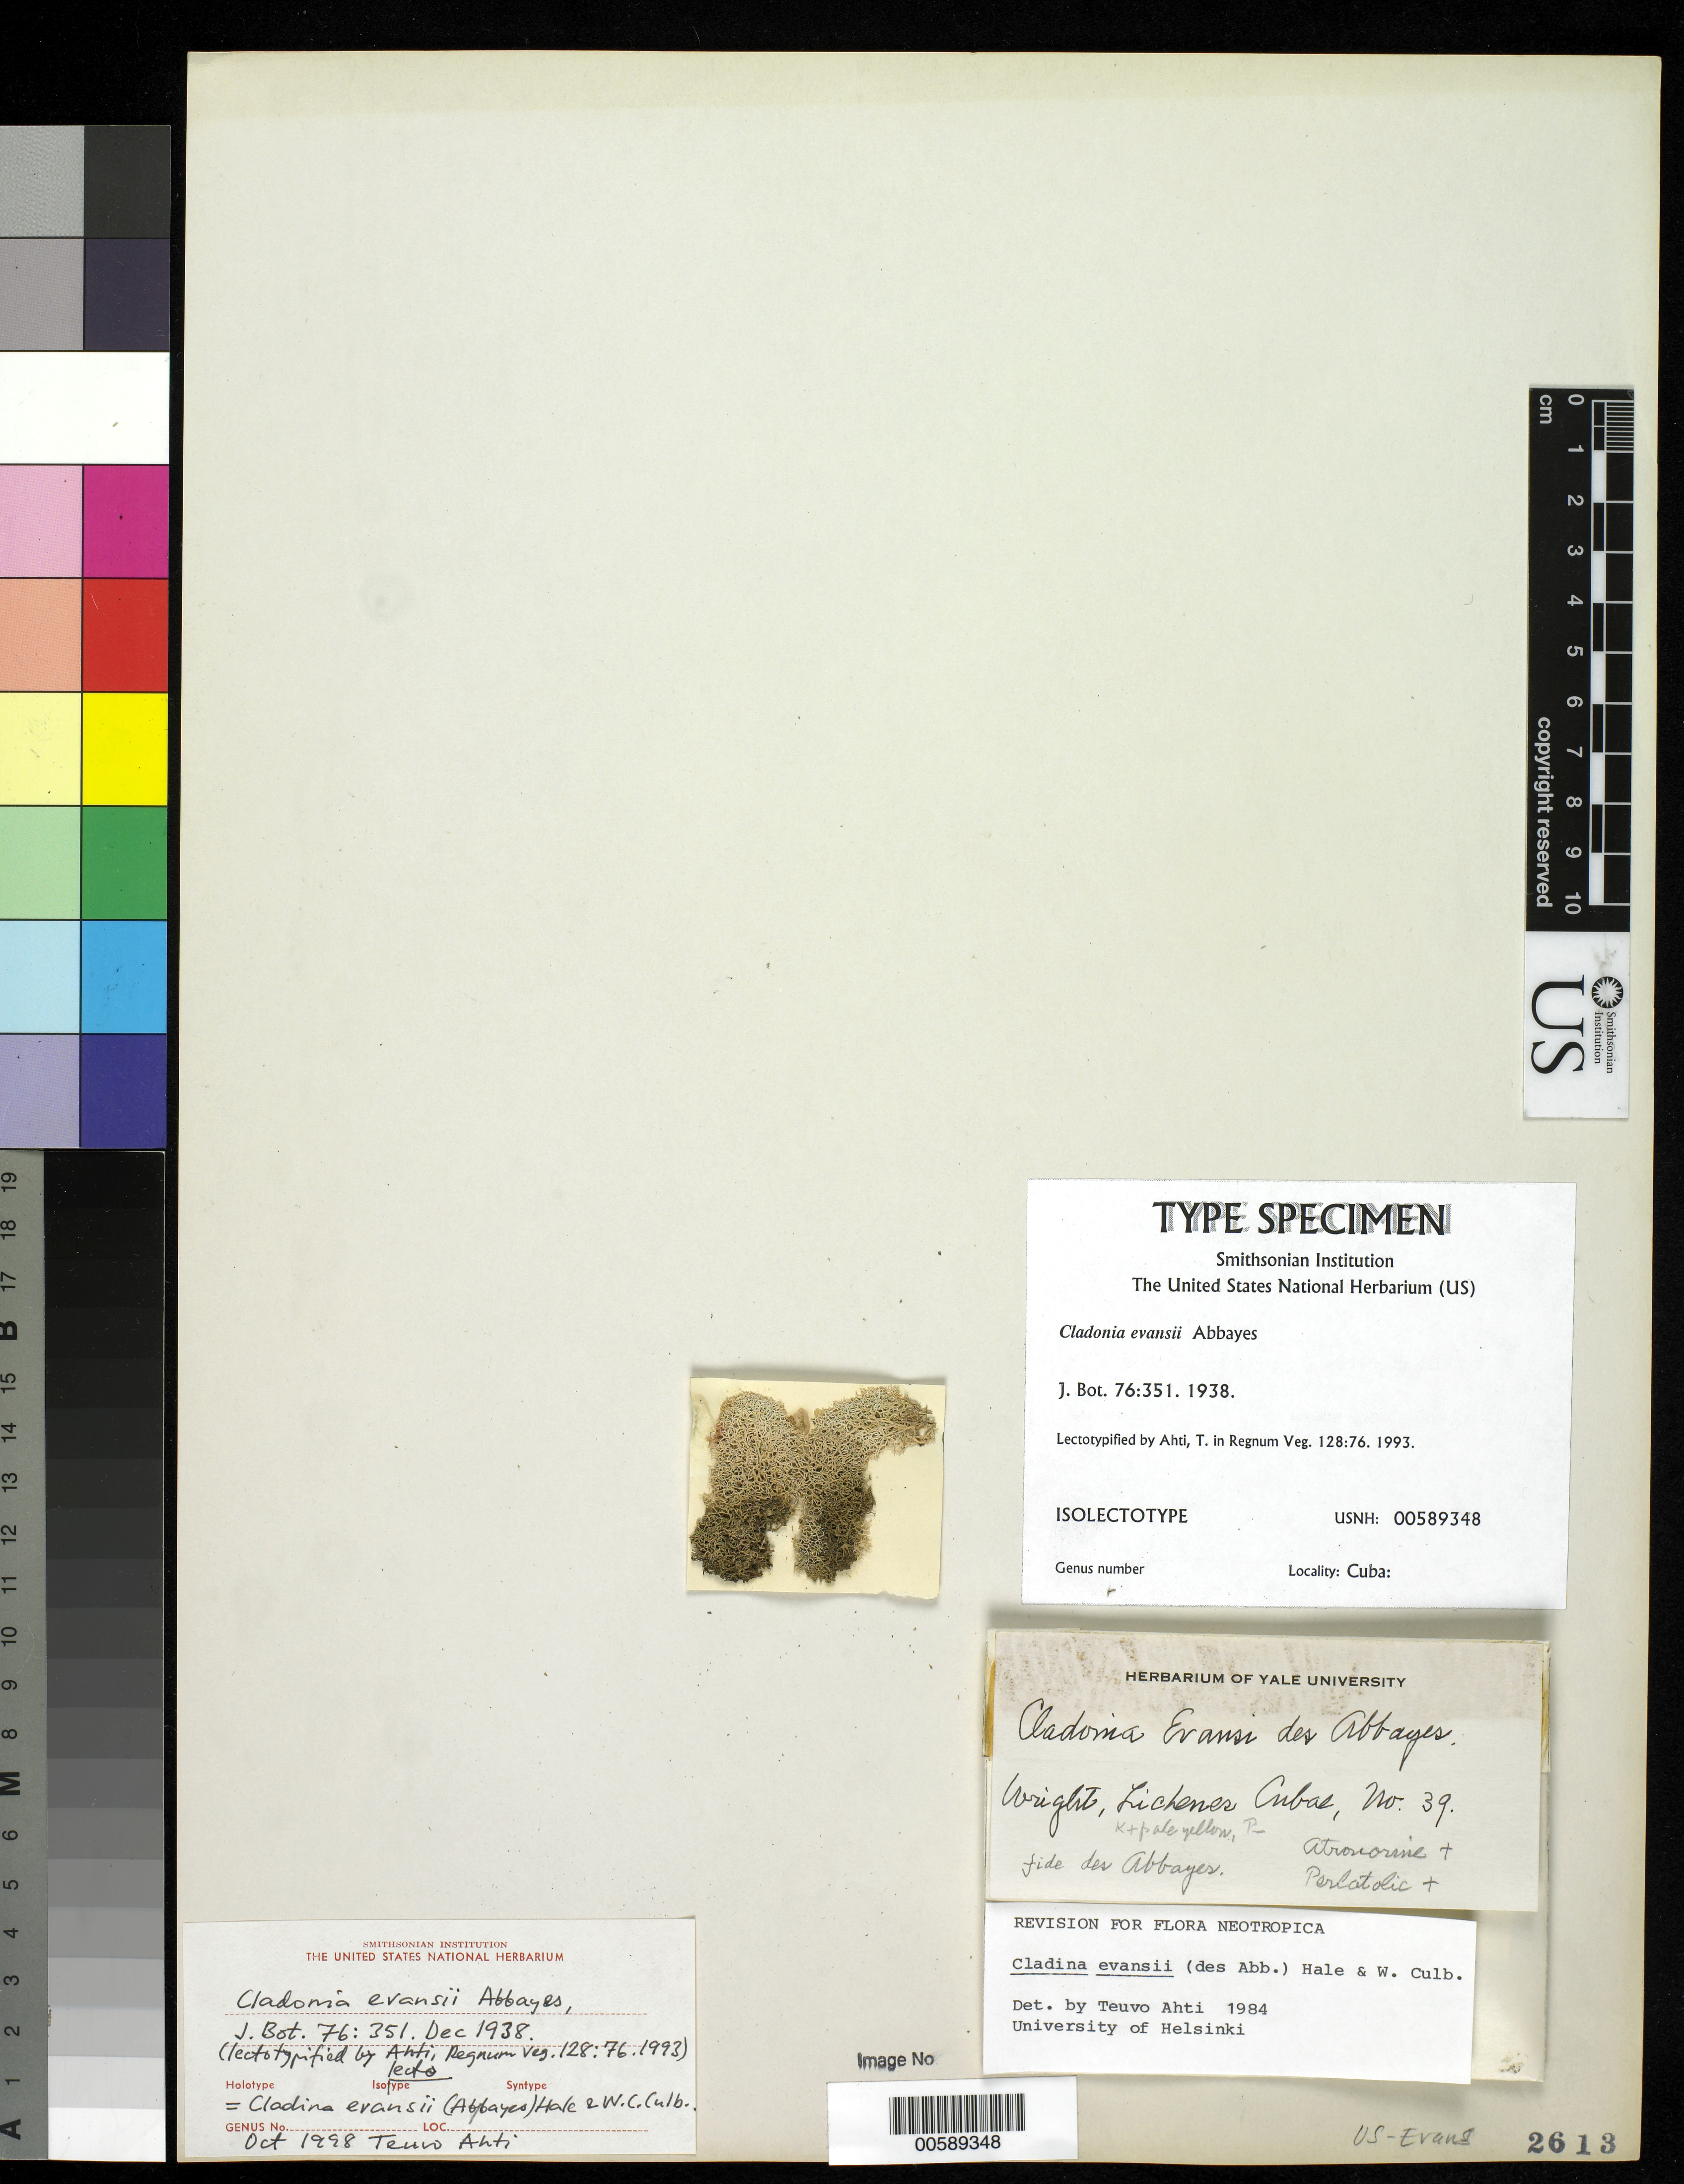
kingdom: Fungi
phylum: Ascomycota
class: Lecanoromycetes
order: Lecanorales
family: Cladoniaceae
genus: Cladonia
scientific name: Cladonia evansii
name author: Abbayes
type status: Isolectotype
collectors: C. Wright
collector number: Lich. Ins. Cubae 39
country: Cuba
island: Greater Antilles